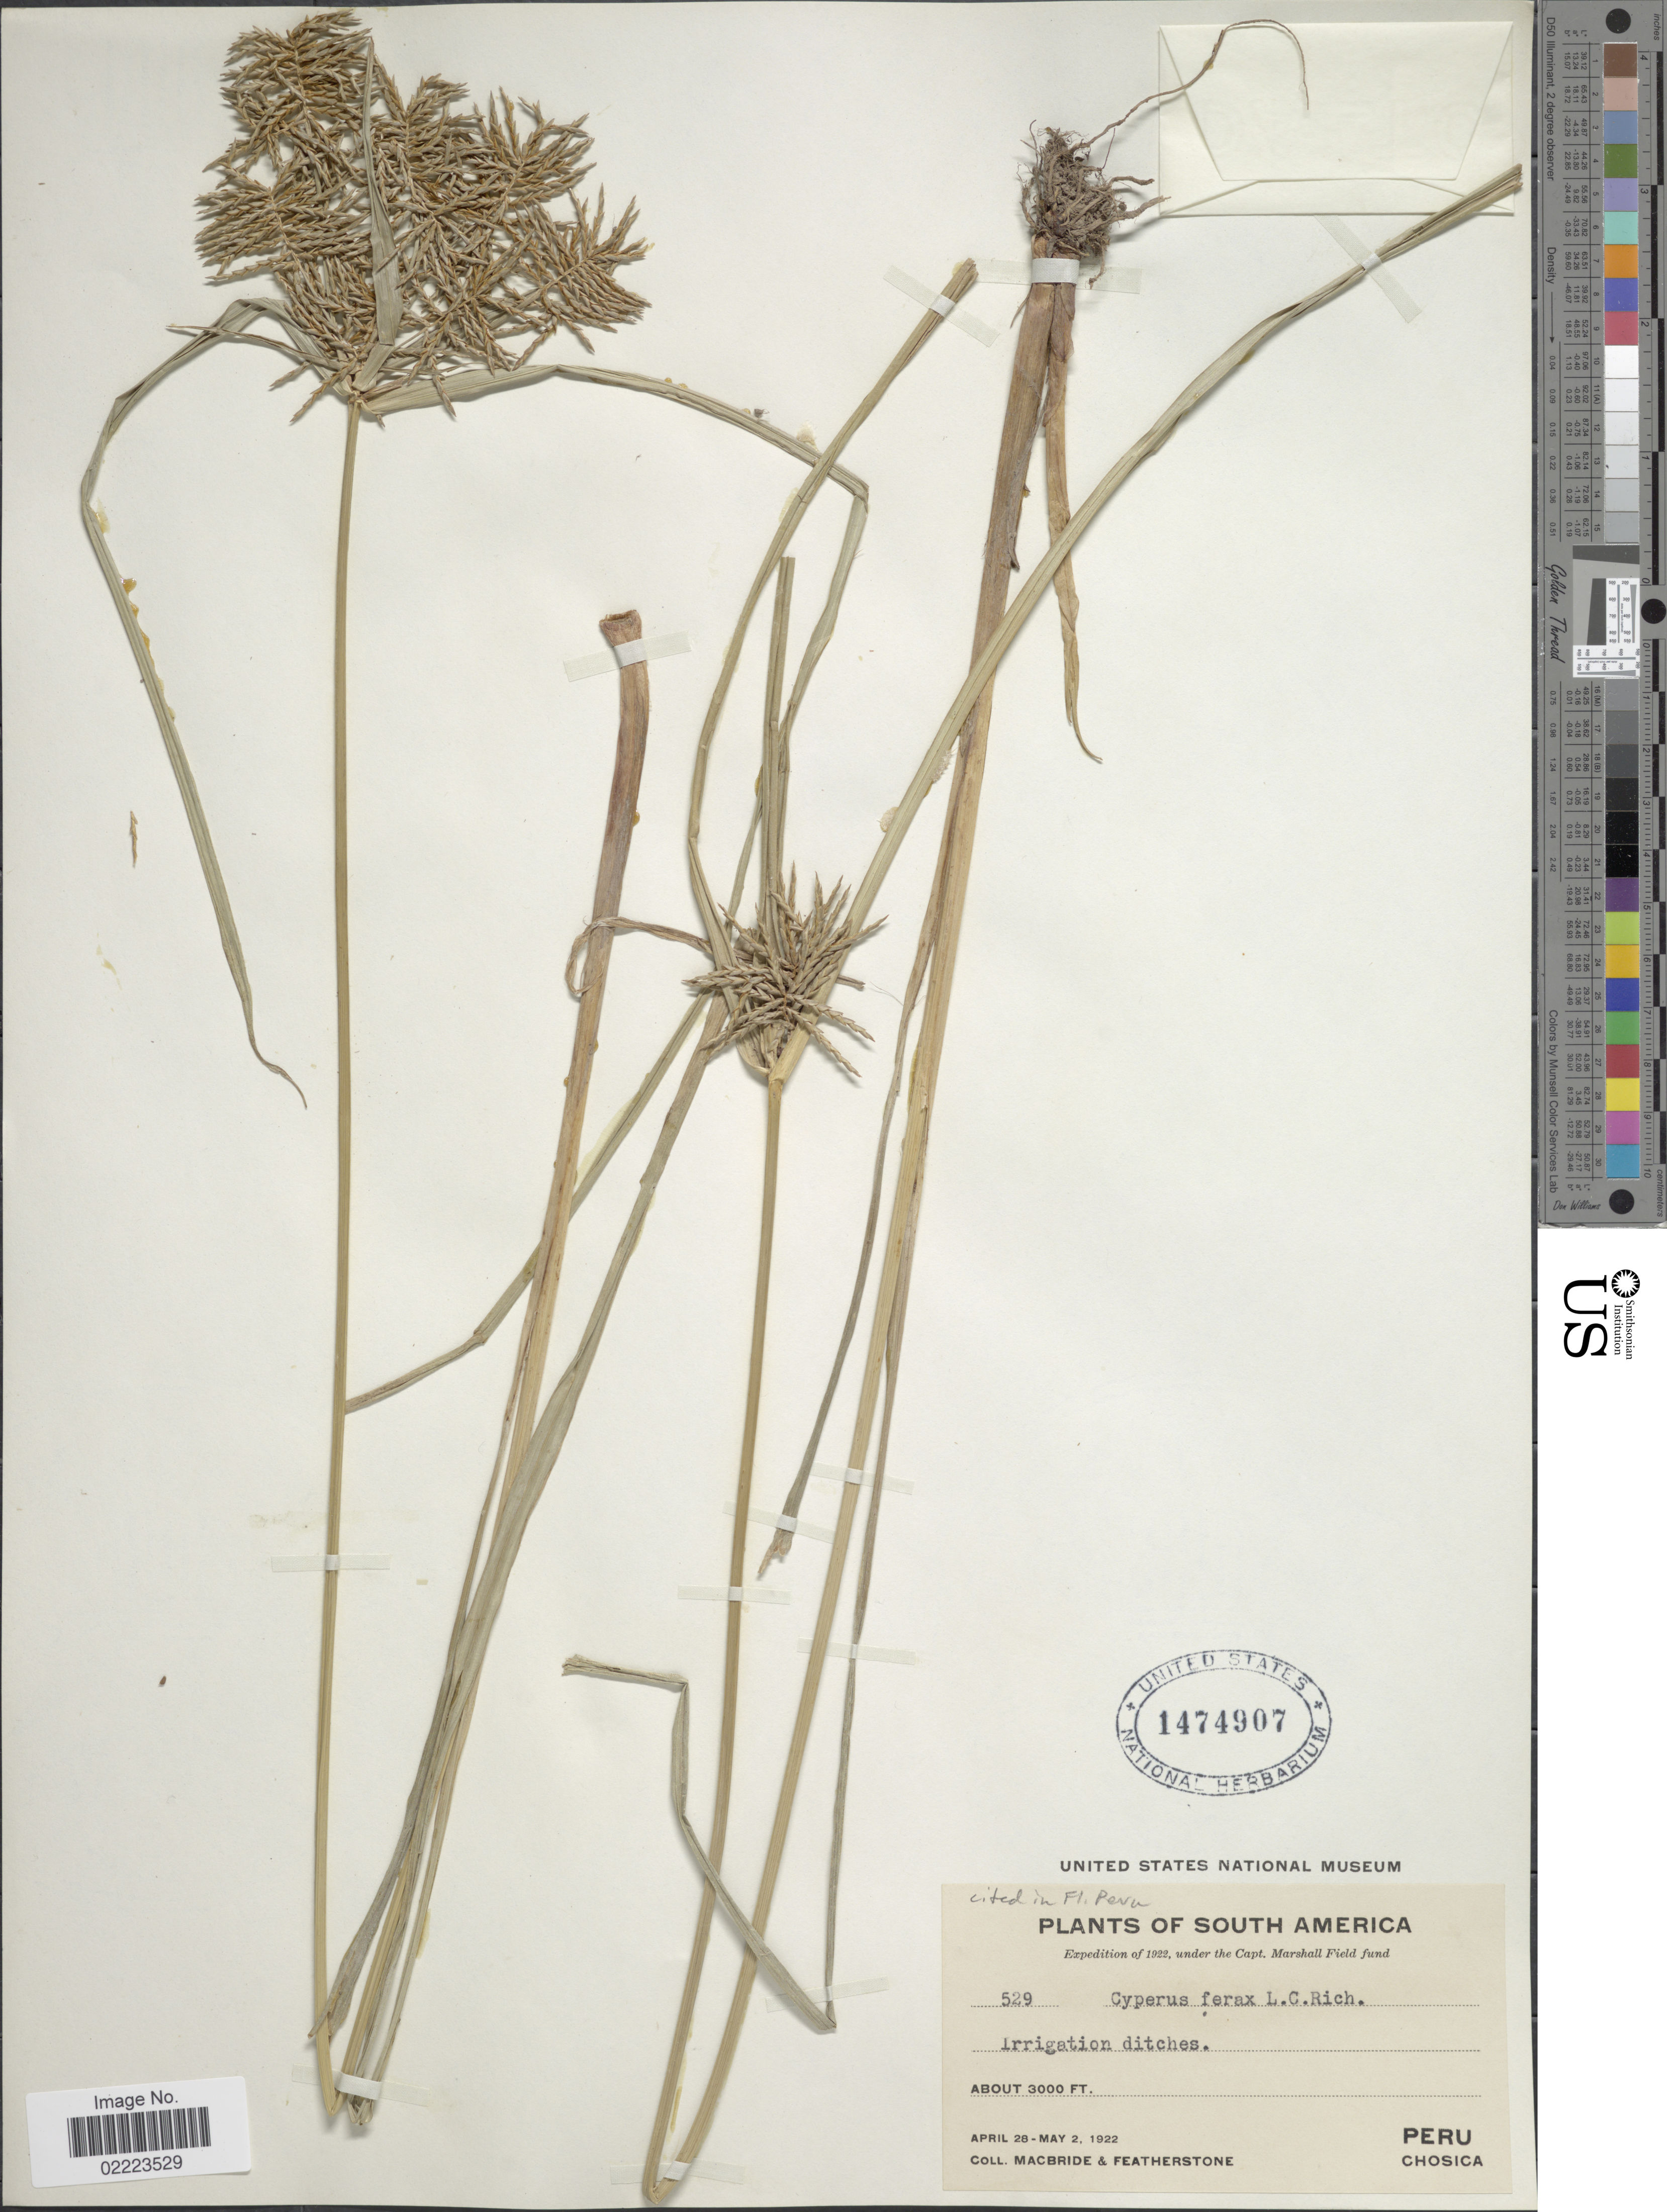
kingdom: Plantae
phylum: Tracheophyta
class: Liliopsida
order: Poales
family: Cyperaceae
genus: Cyperus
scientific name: Cyperus odoratus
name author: L.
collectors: Macbride, -- & -. Featherstone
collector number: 529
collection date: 1922-04-28/1922-05-02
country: Peru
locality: Chosica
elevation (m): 914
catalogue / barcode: US 1474907